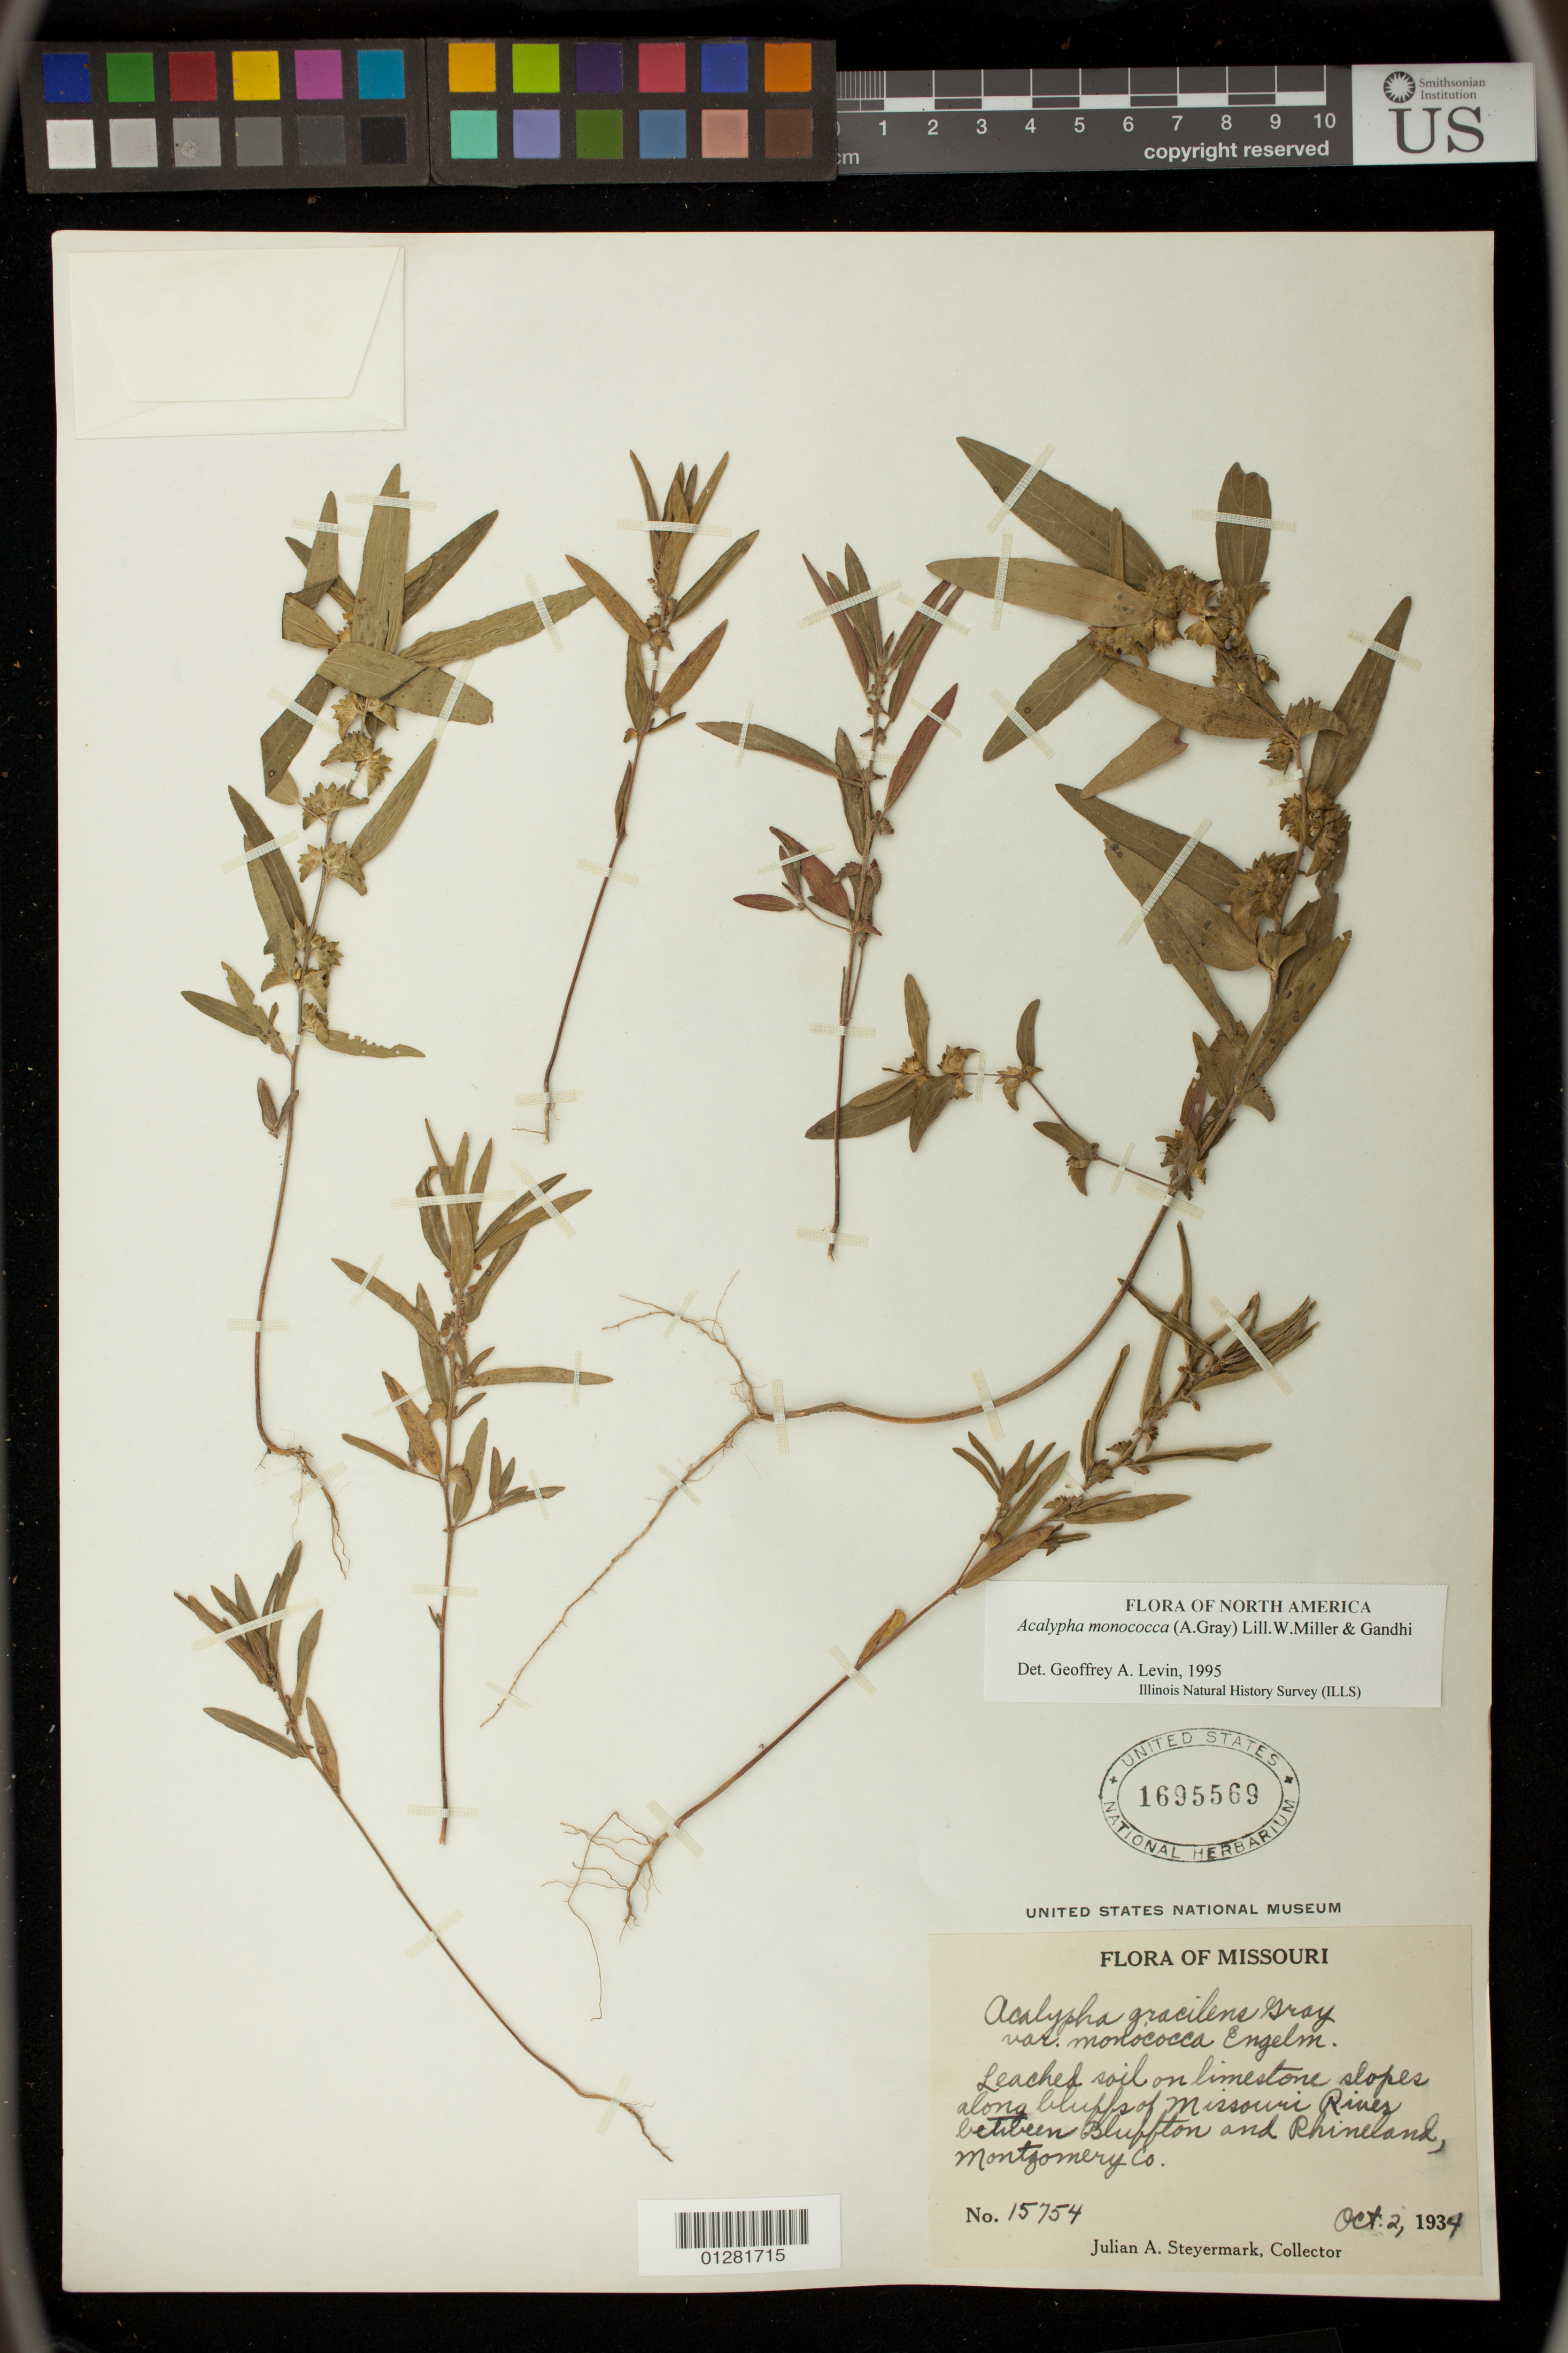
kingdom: Plantae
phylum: Tracheophyta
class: Magnoliopsida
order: Malpighiales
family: Euphorbiaceae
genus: Acalypha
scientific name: Acalypha monococca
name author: (Englem. ex A. Gray) Gandhi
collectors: J. Steyermark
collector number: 15754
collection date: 1934-10-02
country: United States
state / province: Missouri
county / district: Montgomery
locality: along bluffs of Missouri River between Bluffton and Rhineland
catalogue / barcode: US 1695569